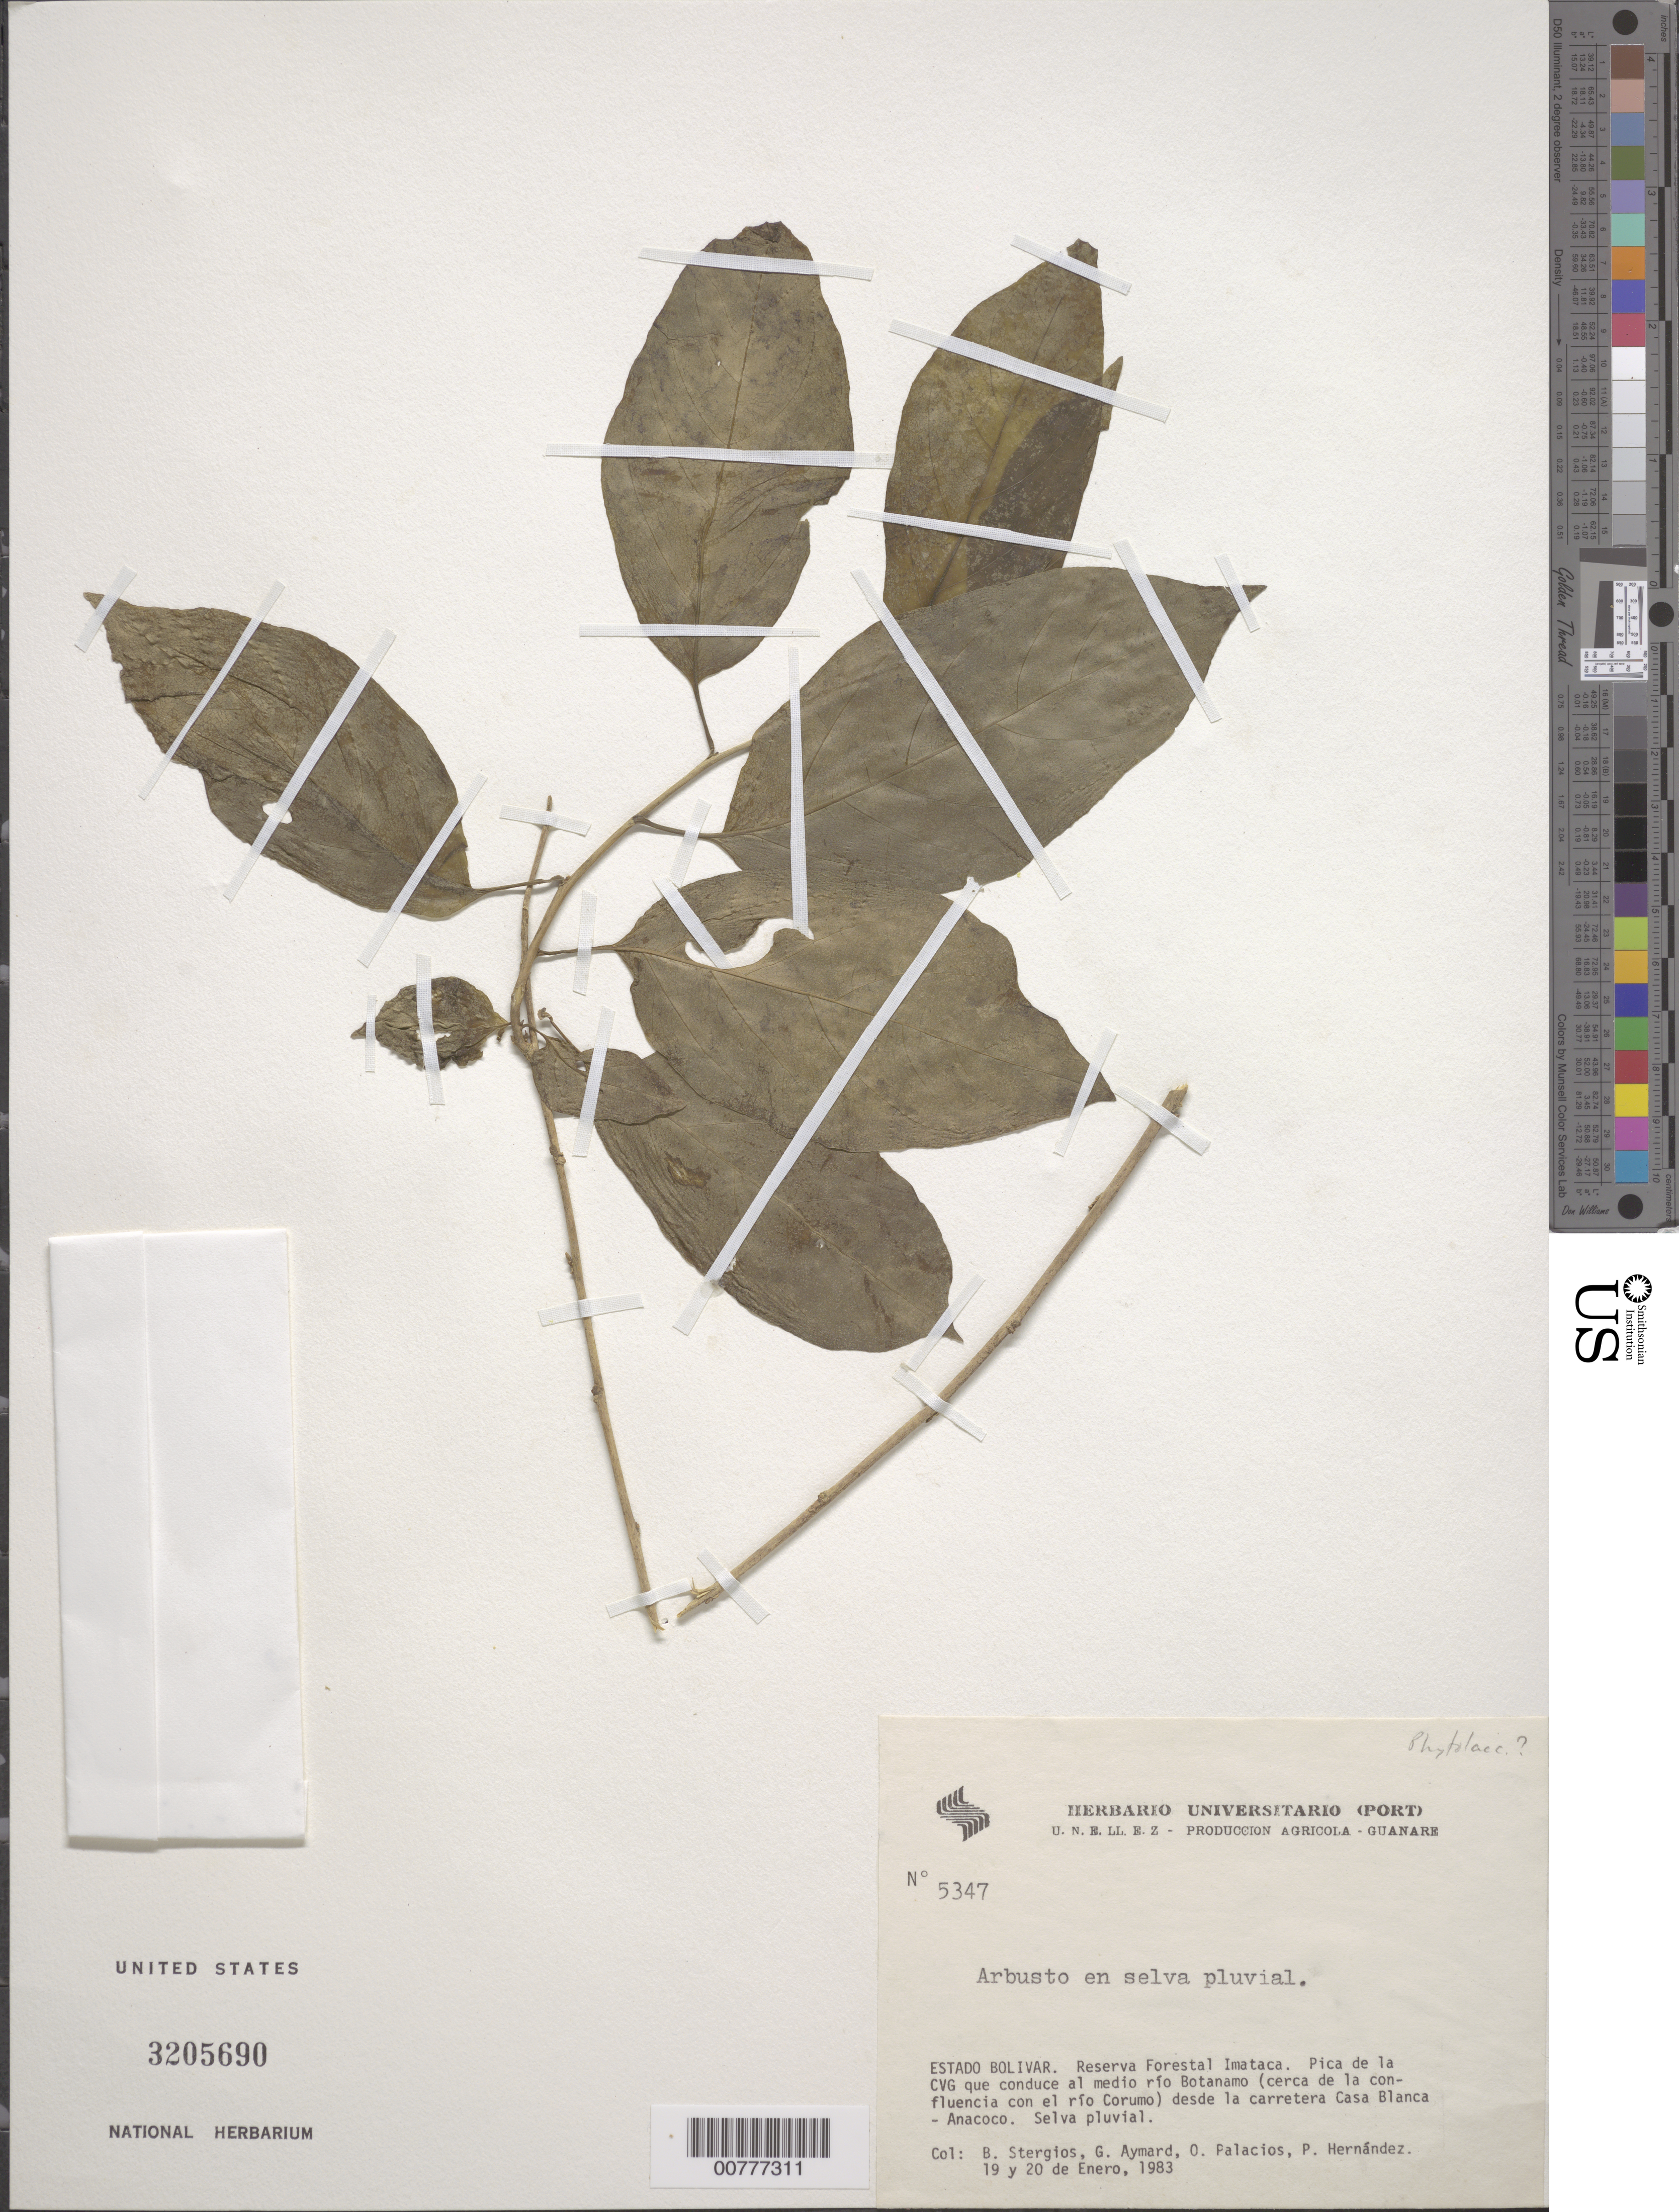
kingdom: Plantae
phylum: Tracheophyta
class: Magnoliopsida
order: Caryophyllales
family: Phytolaccaceae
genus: Phytolacca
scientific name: Phytolacca sp.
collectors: B. G. Stergios, G. A. Aymard, O. Palacios & P. Hernández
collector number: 5347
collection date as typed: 19-Jan-83 to 20-Jan-83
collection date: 1983-01-19/1983-01-20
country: Venezuela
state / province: Bolívar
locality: Reserva Forestal Imataca, Pica de la CVG que conduce al medio Río Botanamo (cerca de la confluencia con el Río Coruma) desde la carretera Casa Blanca - Anacoco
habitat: Selva pluvial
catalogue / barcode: US 3205690